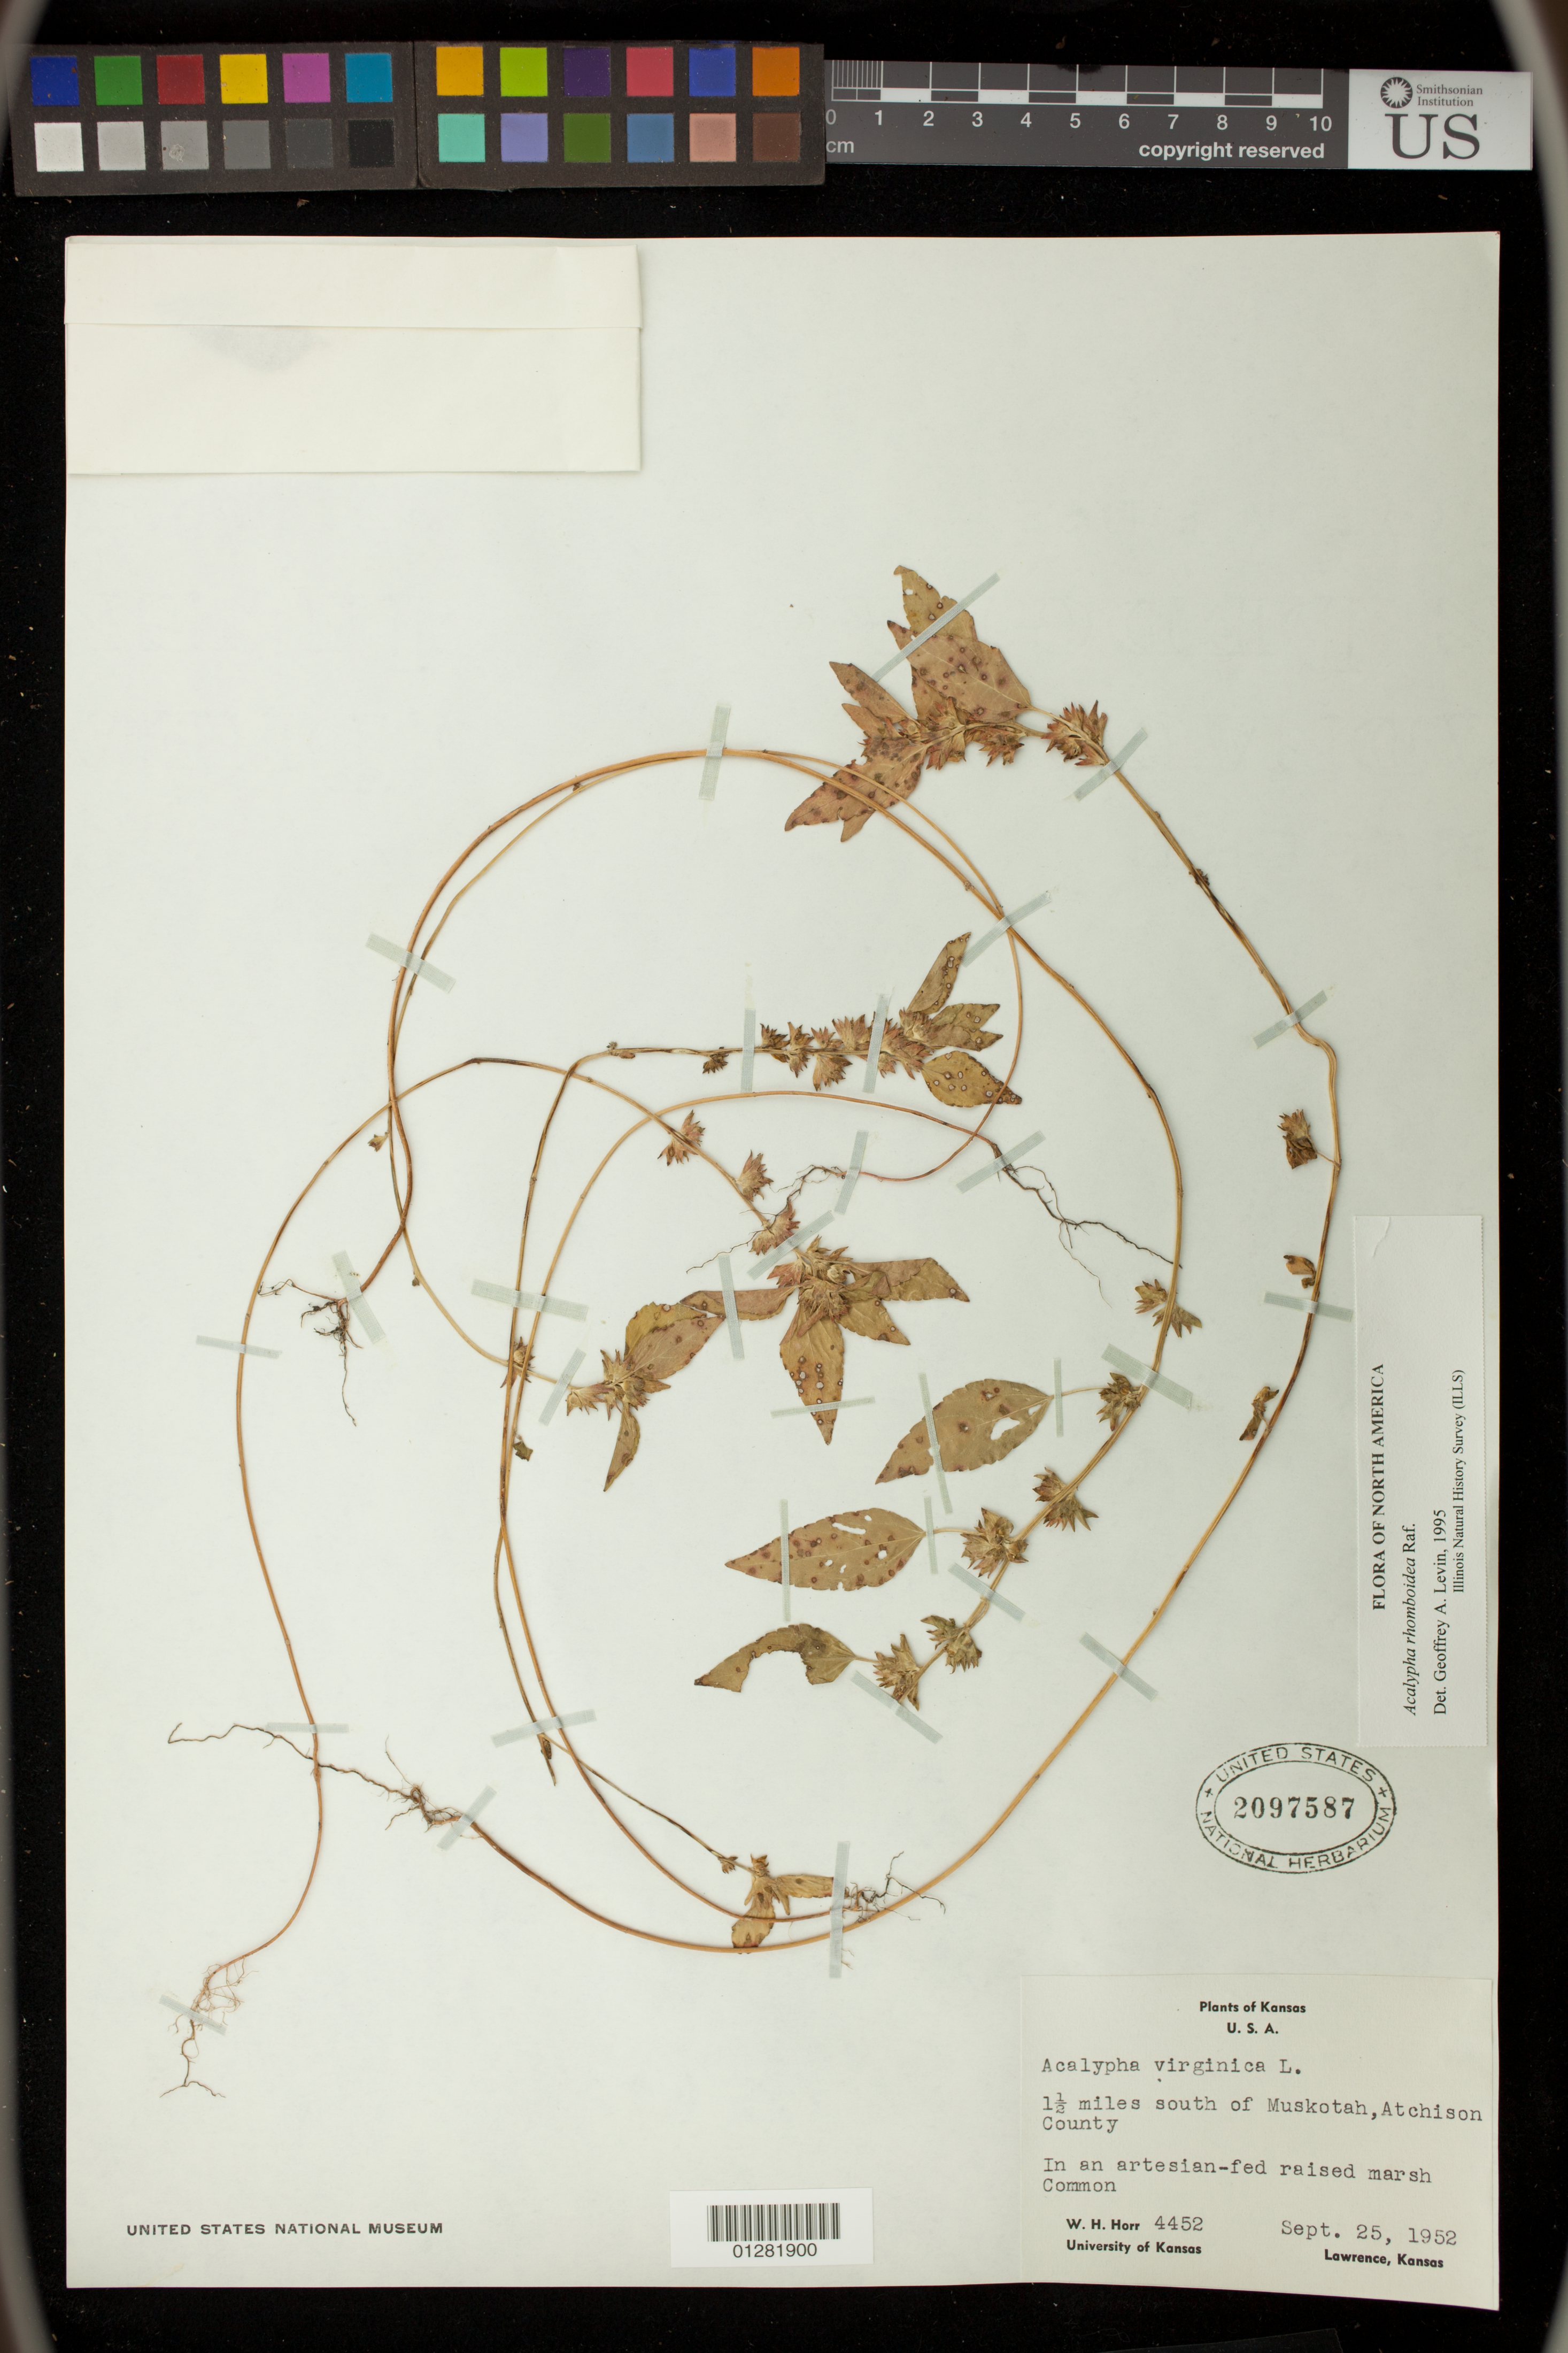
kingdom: Plantae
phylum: Tracheophyta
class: Magnoliopsida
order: Malpighiales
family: Euphorbiaceae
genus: Acalypha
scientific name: Acalypha rhomboidea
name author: Raf.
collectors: W. H. Horr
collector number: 4452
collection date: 1952-09-25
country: United States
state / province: Kansas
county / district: Atchison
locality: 1 1/2 miles south of Muskotah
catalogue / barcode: US 2097587